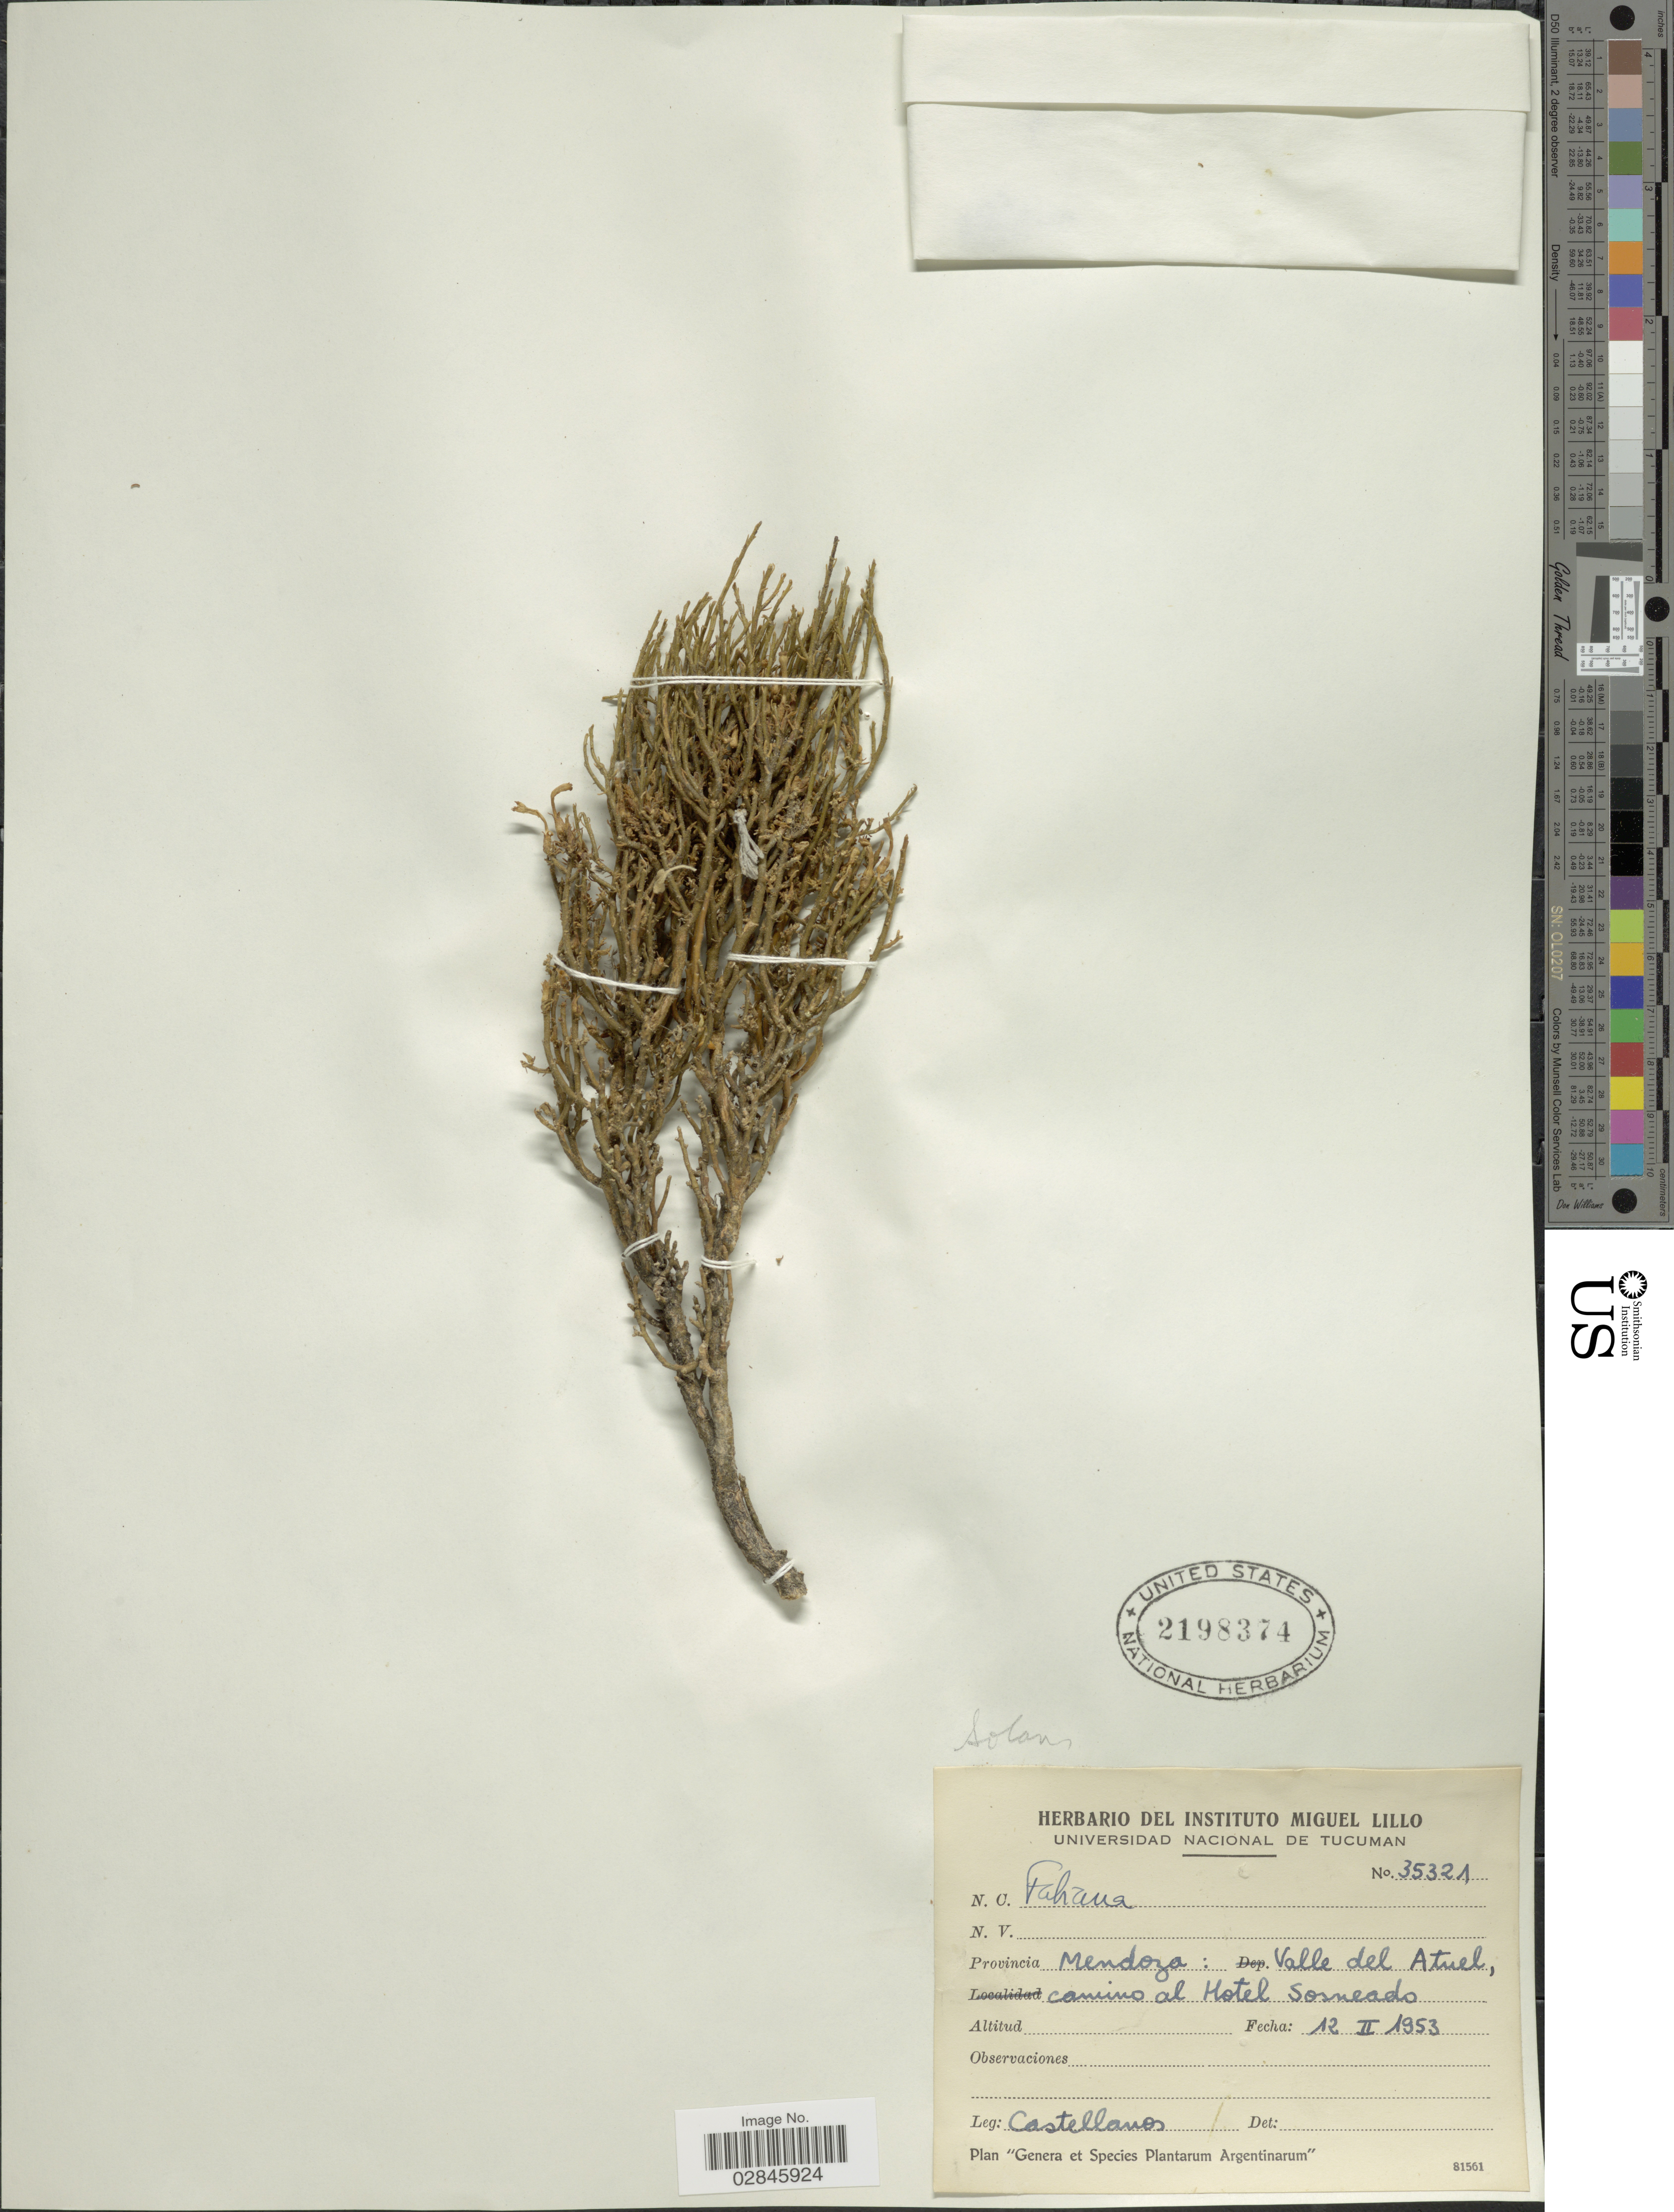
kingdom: Plantae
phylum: Tracheophyta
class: Magnoliopsida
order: Solanales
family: Solanaceae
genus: Fabiana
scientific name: Fabiana sp.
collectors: -- Castellanos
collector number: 35321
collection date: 1953-02-12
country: Argentina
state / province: Mendoza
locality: Valle del Atuel, camino al Hotel Sosneado.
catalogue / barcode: US 2198374